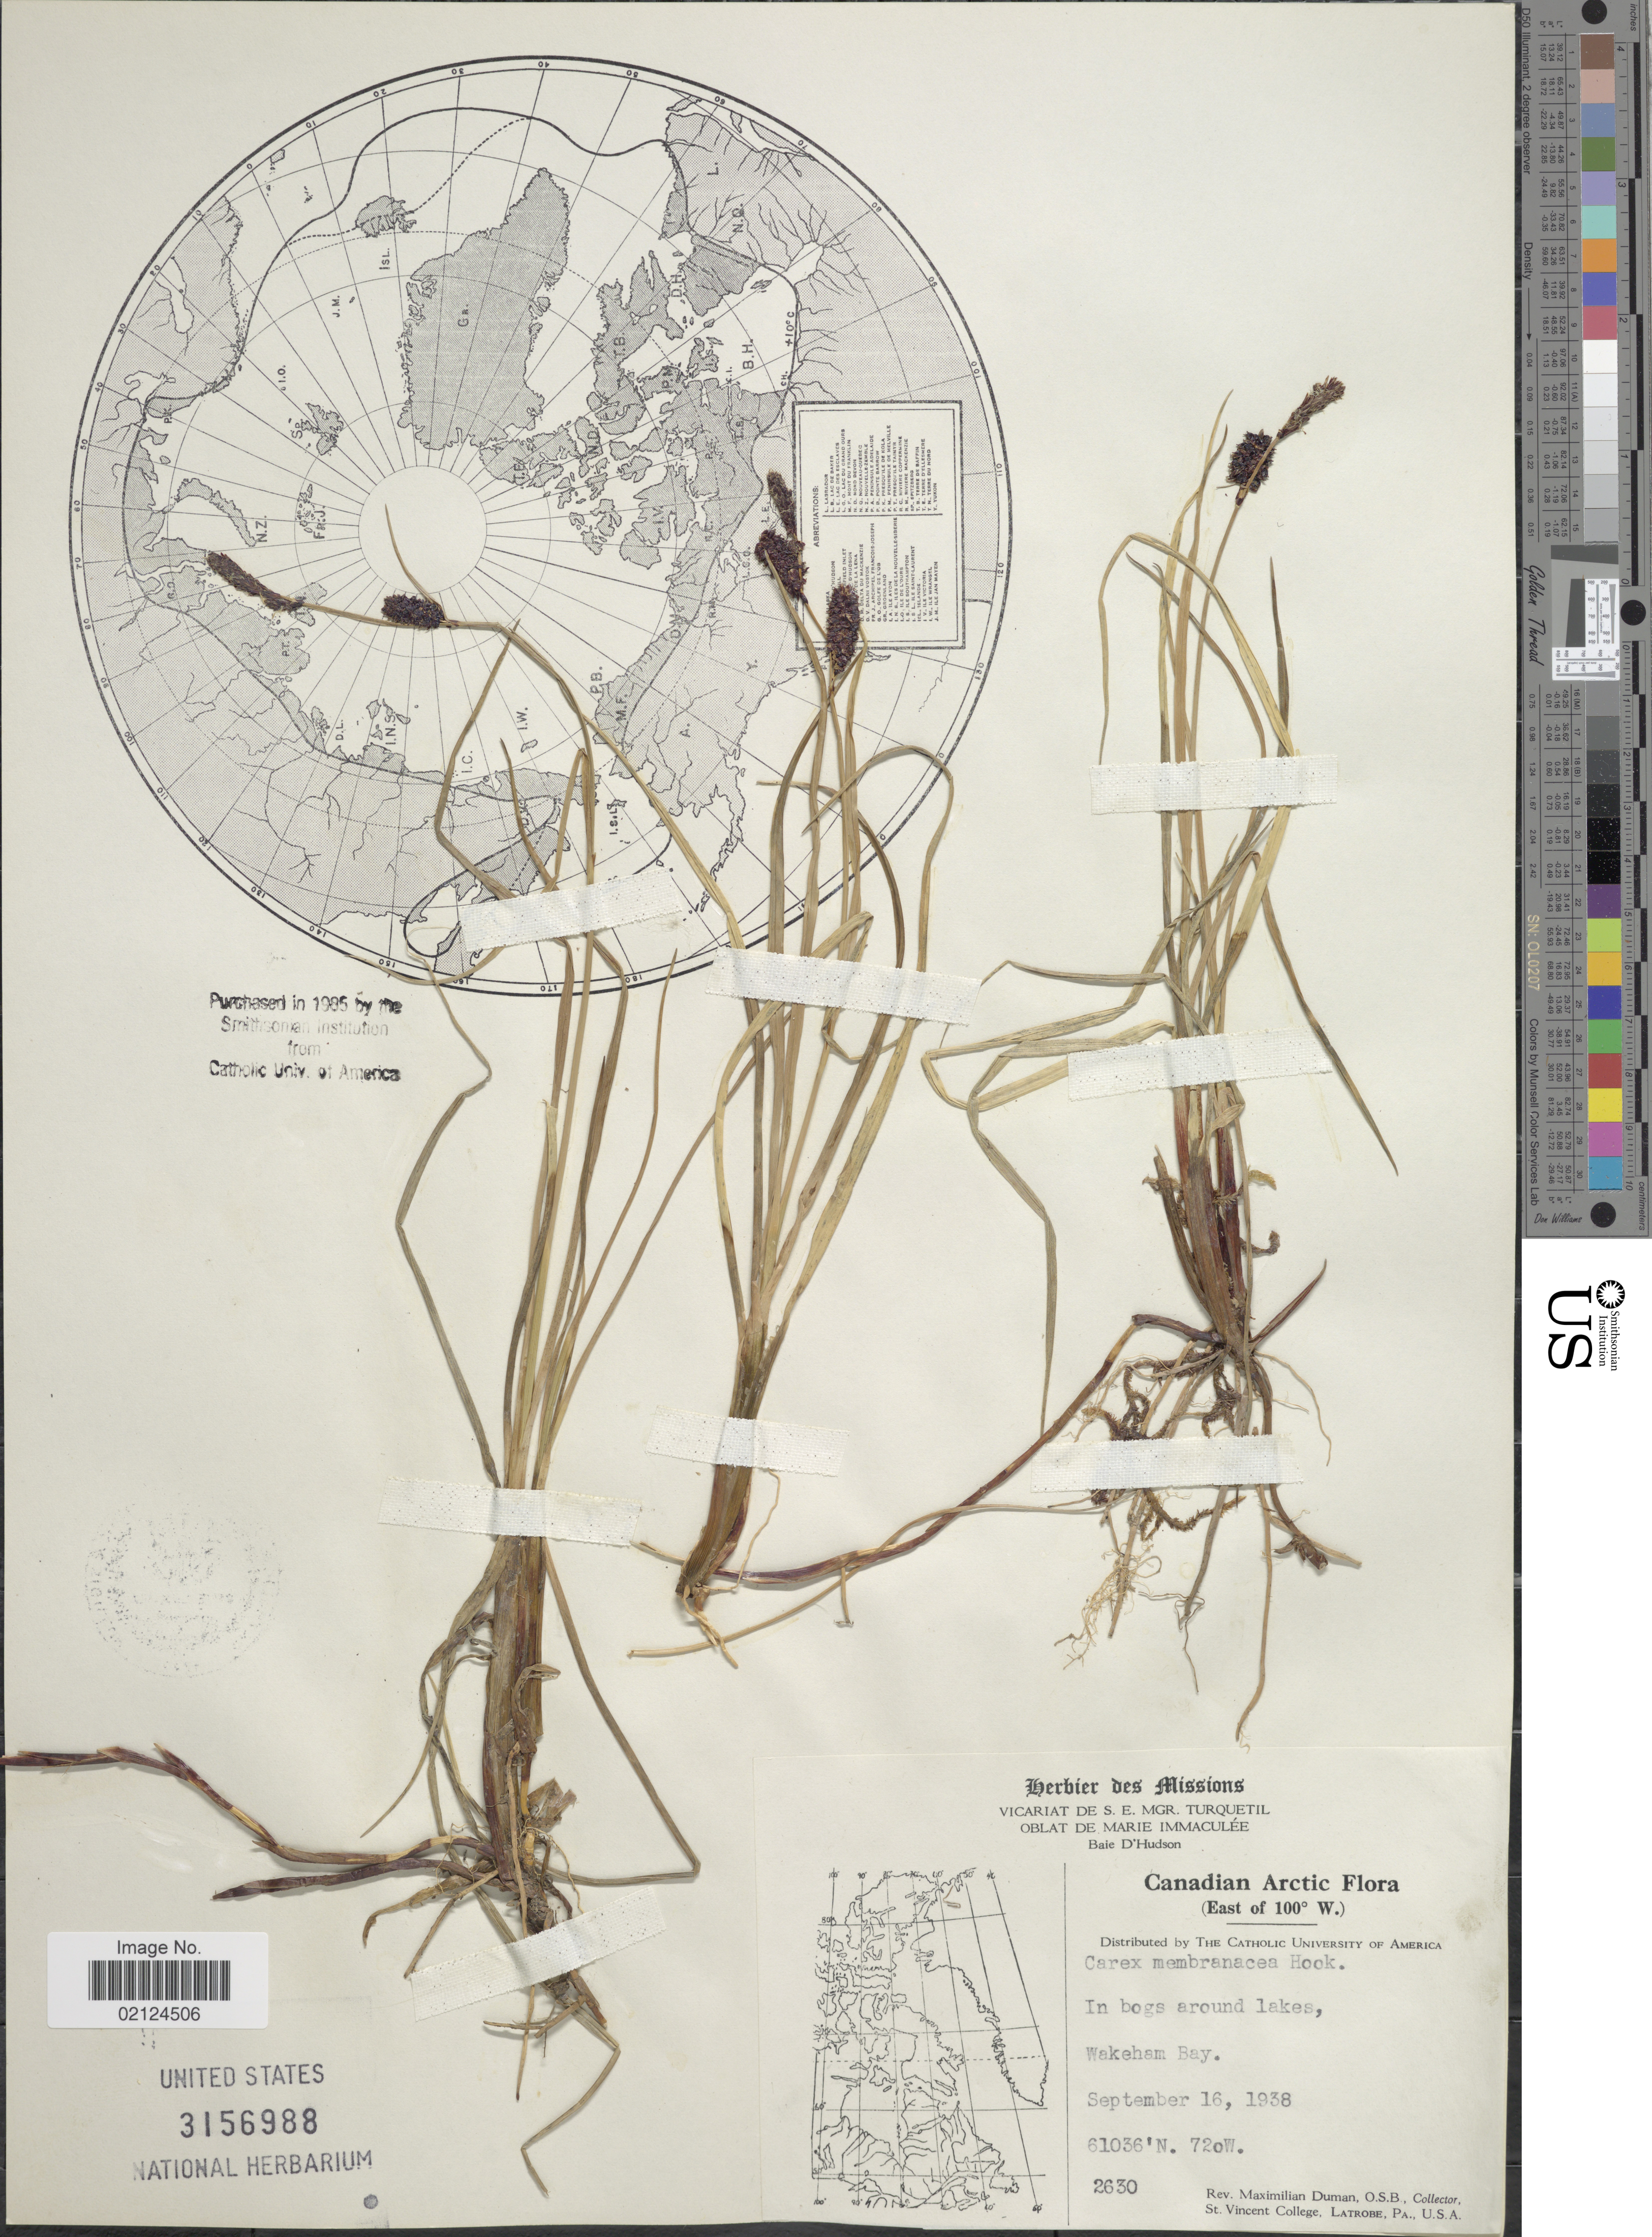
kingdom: Plantae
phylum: Tracheophyta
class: Liliopsida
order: Poales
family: Cyperaceae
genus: Carex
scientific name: Carex membranacea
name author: Hook.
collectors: M. Duman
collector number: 2630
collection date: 1938-09-16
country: Canada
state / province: Quebec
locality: Arctic, (East of 100° W.) Wakeham Bay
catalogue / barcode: US 3156988